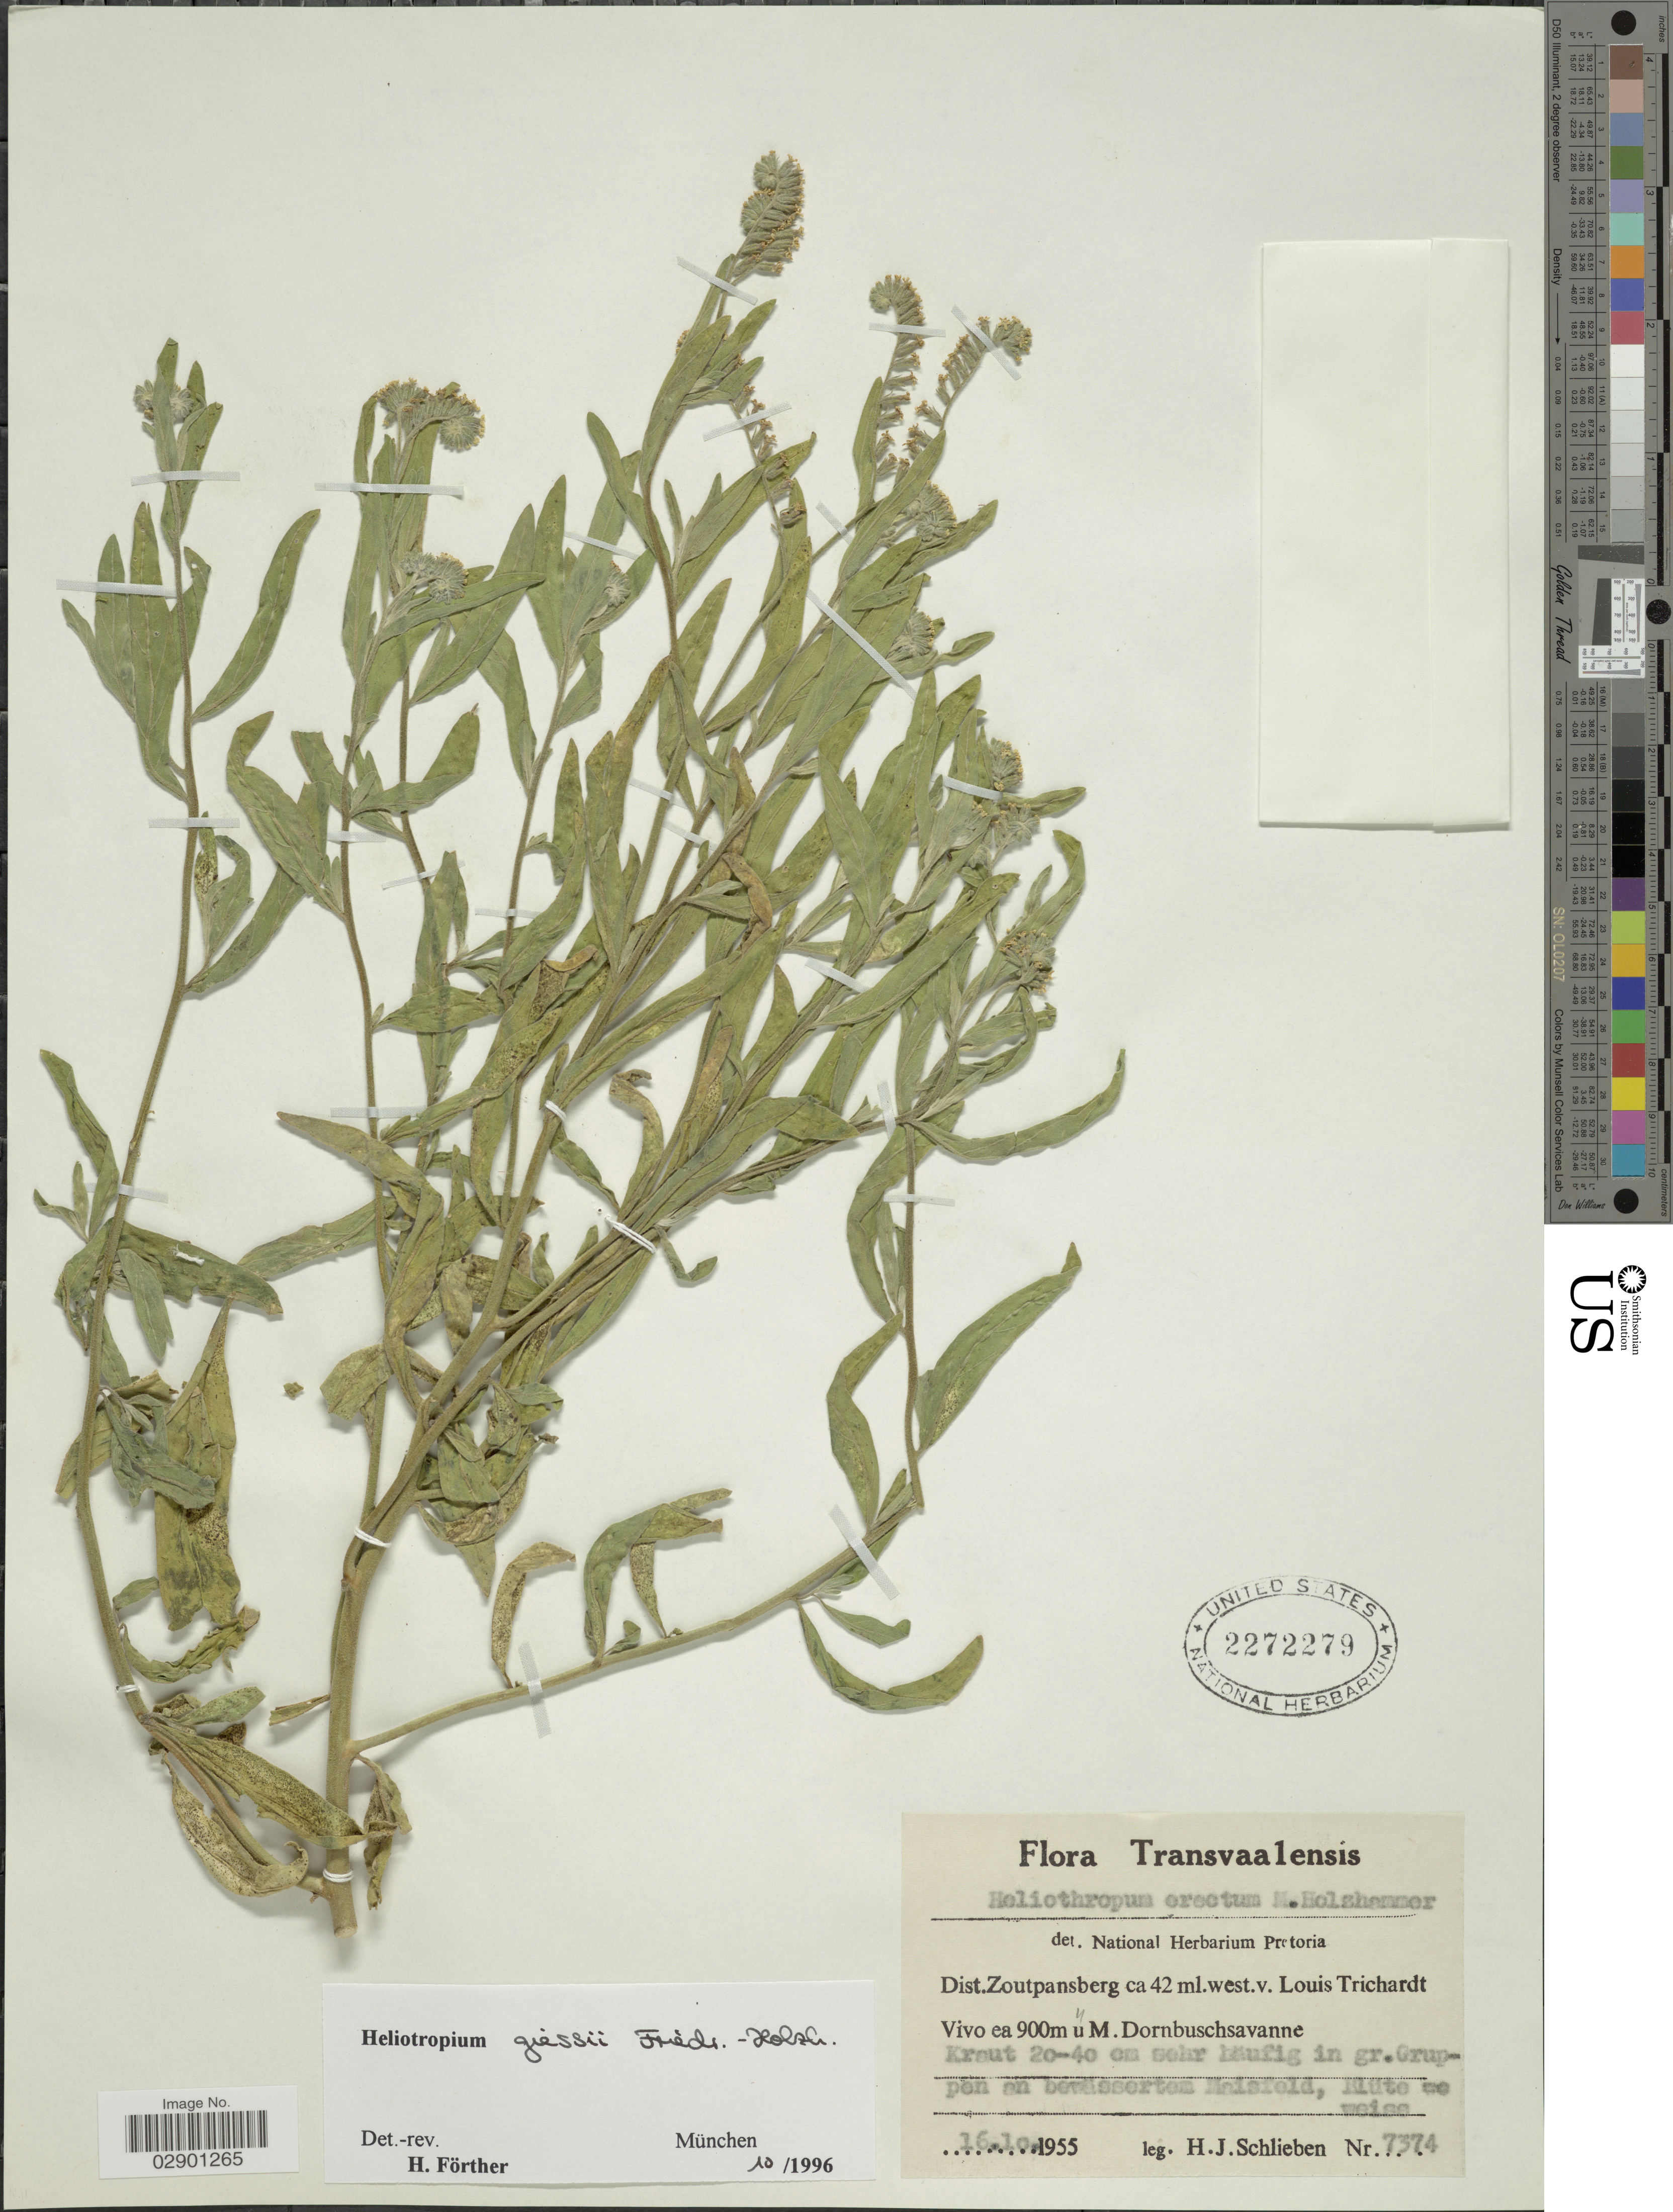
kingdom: Plantae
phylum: Tracheophyta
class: Magnoliopsida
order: Boraginales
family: Heliotropiaceae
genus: Heliotropium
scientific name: Heliotropium giessii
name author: Friedrich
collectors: H. J. Schlieben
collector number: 7374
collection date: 1955-10-16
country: South Africa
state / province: Limpopo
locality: Transvaalensis. Dist. Zoutpansberg ca 42 ml.west.v. Louis Trichardt.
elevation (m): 900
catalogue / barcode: US 2272279